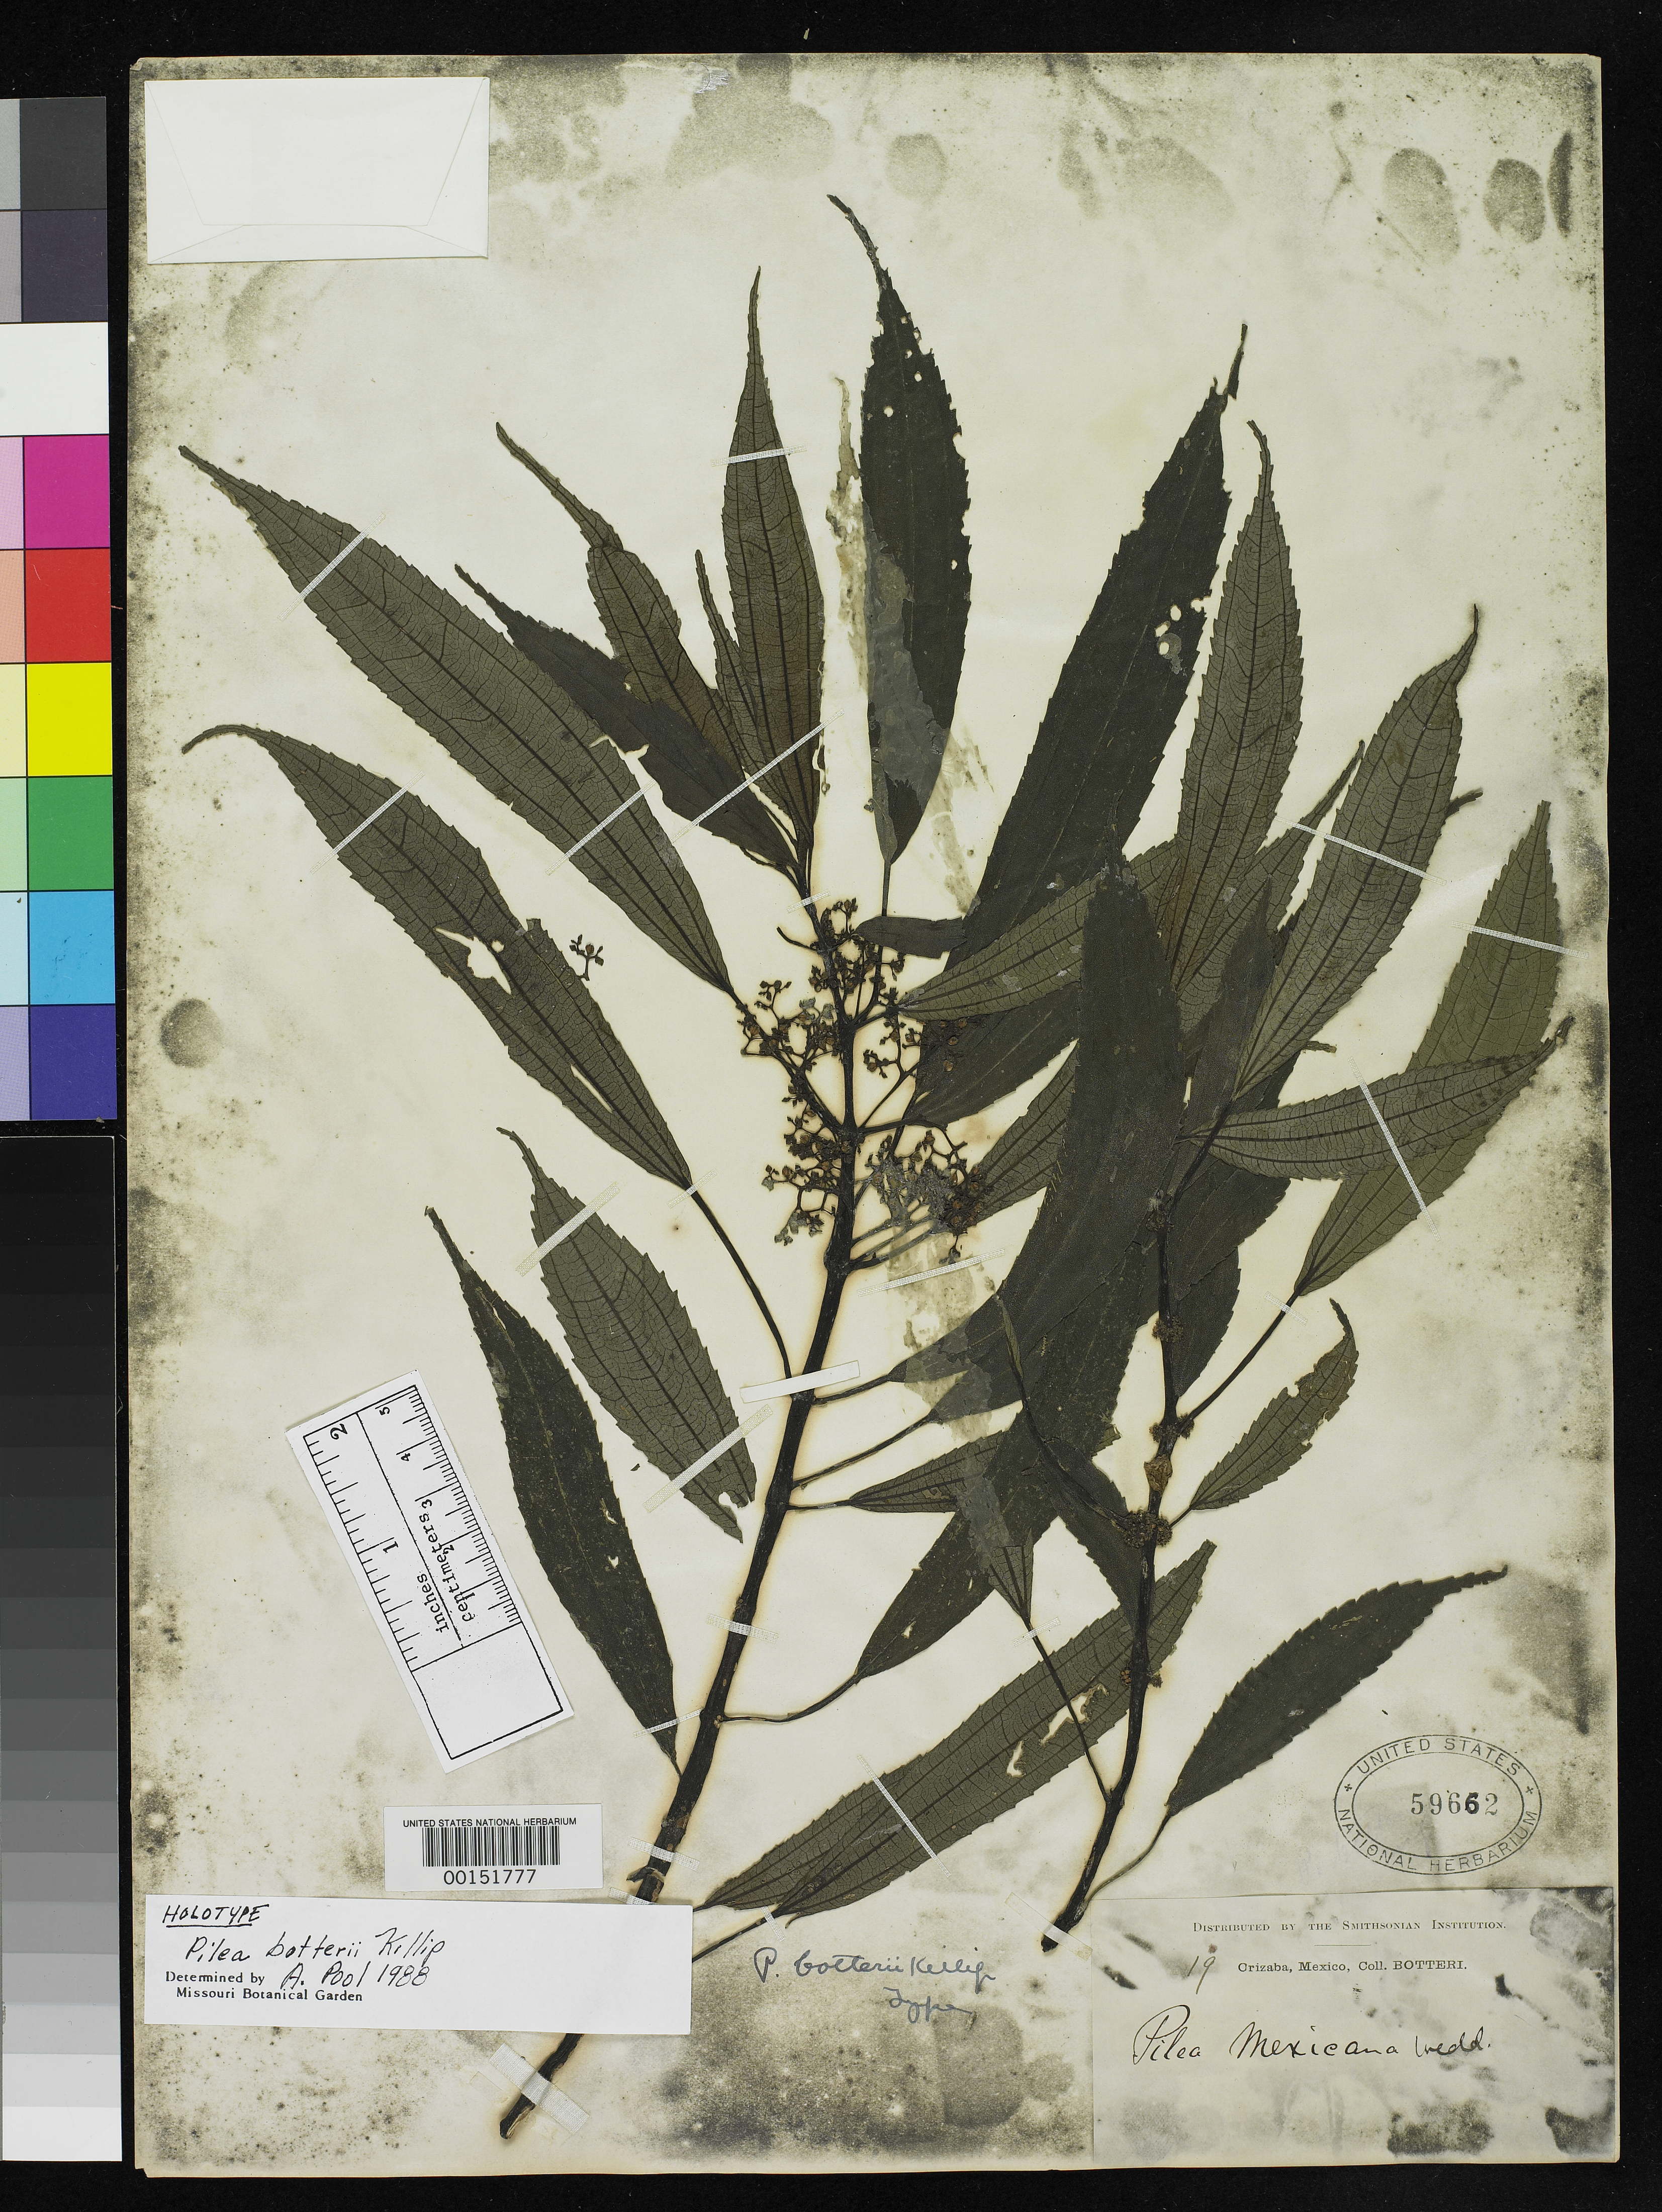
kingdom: Plantae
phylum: Tracheophyta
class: Magnoliopsida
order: Rosales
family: Urticaceae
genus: Pilea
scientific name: Pilea botterii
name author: Killip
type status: Holotype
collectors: M. Botteri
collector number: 19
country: Mexico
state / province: Veracruz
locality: Orizaba.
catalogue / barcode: US 59662